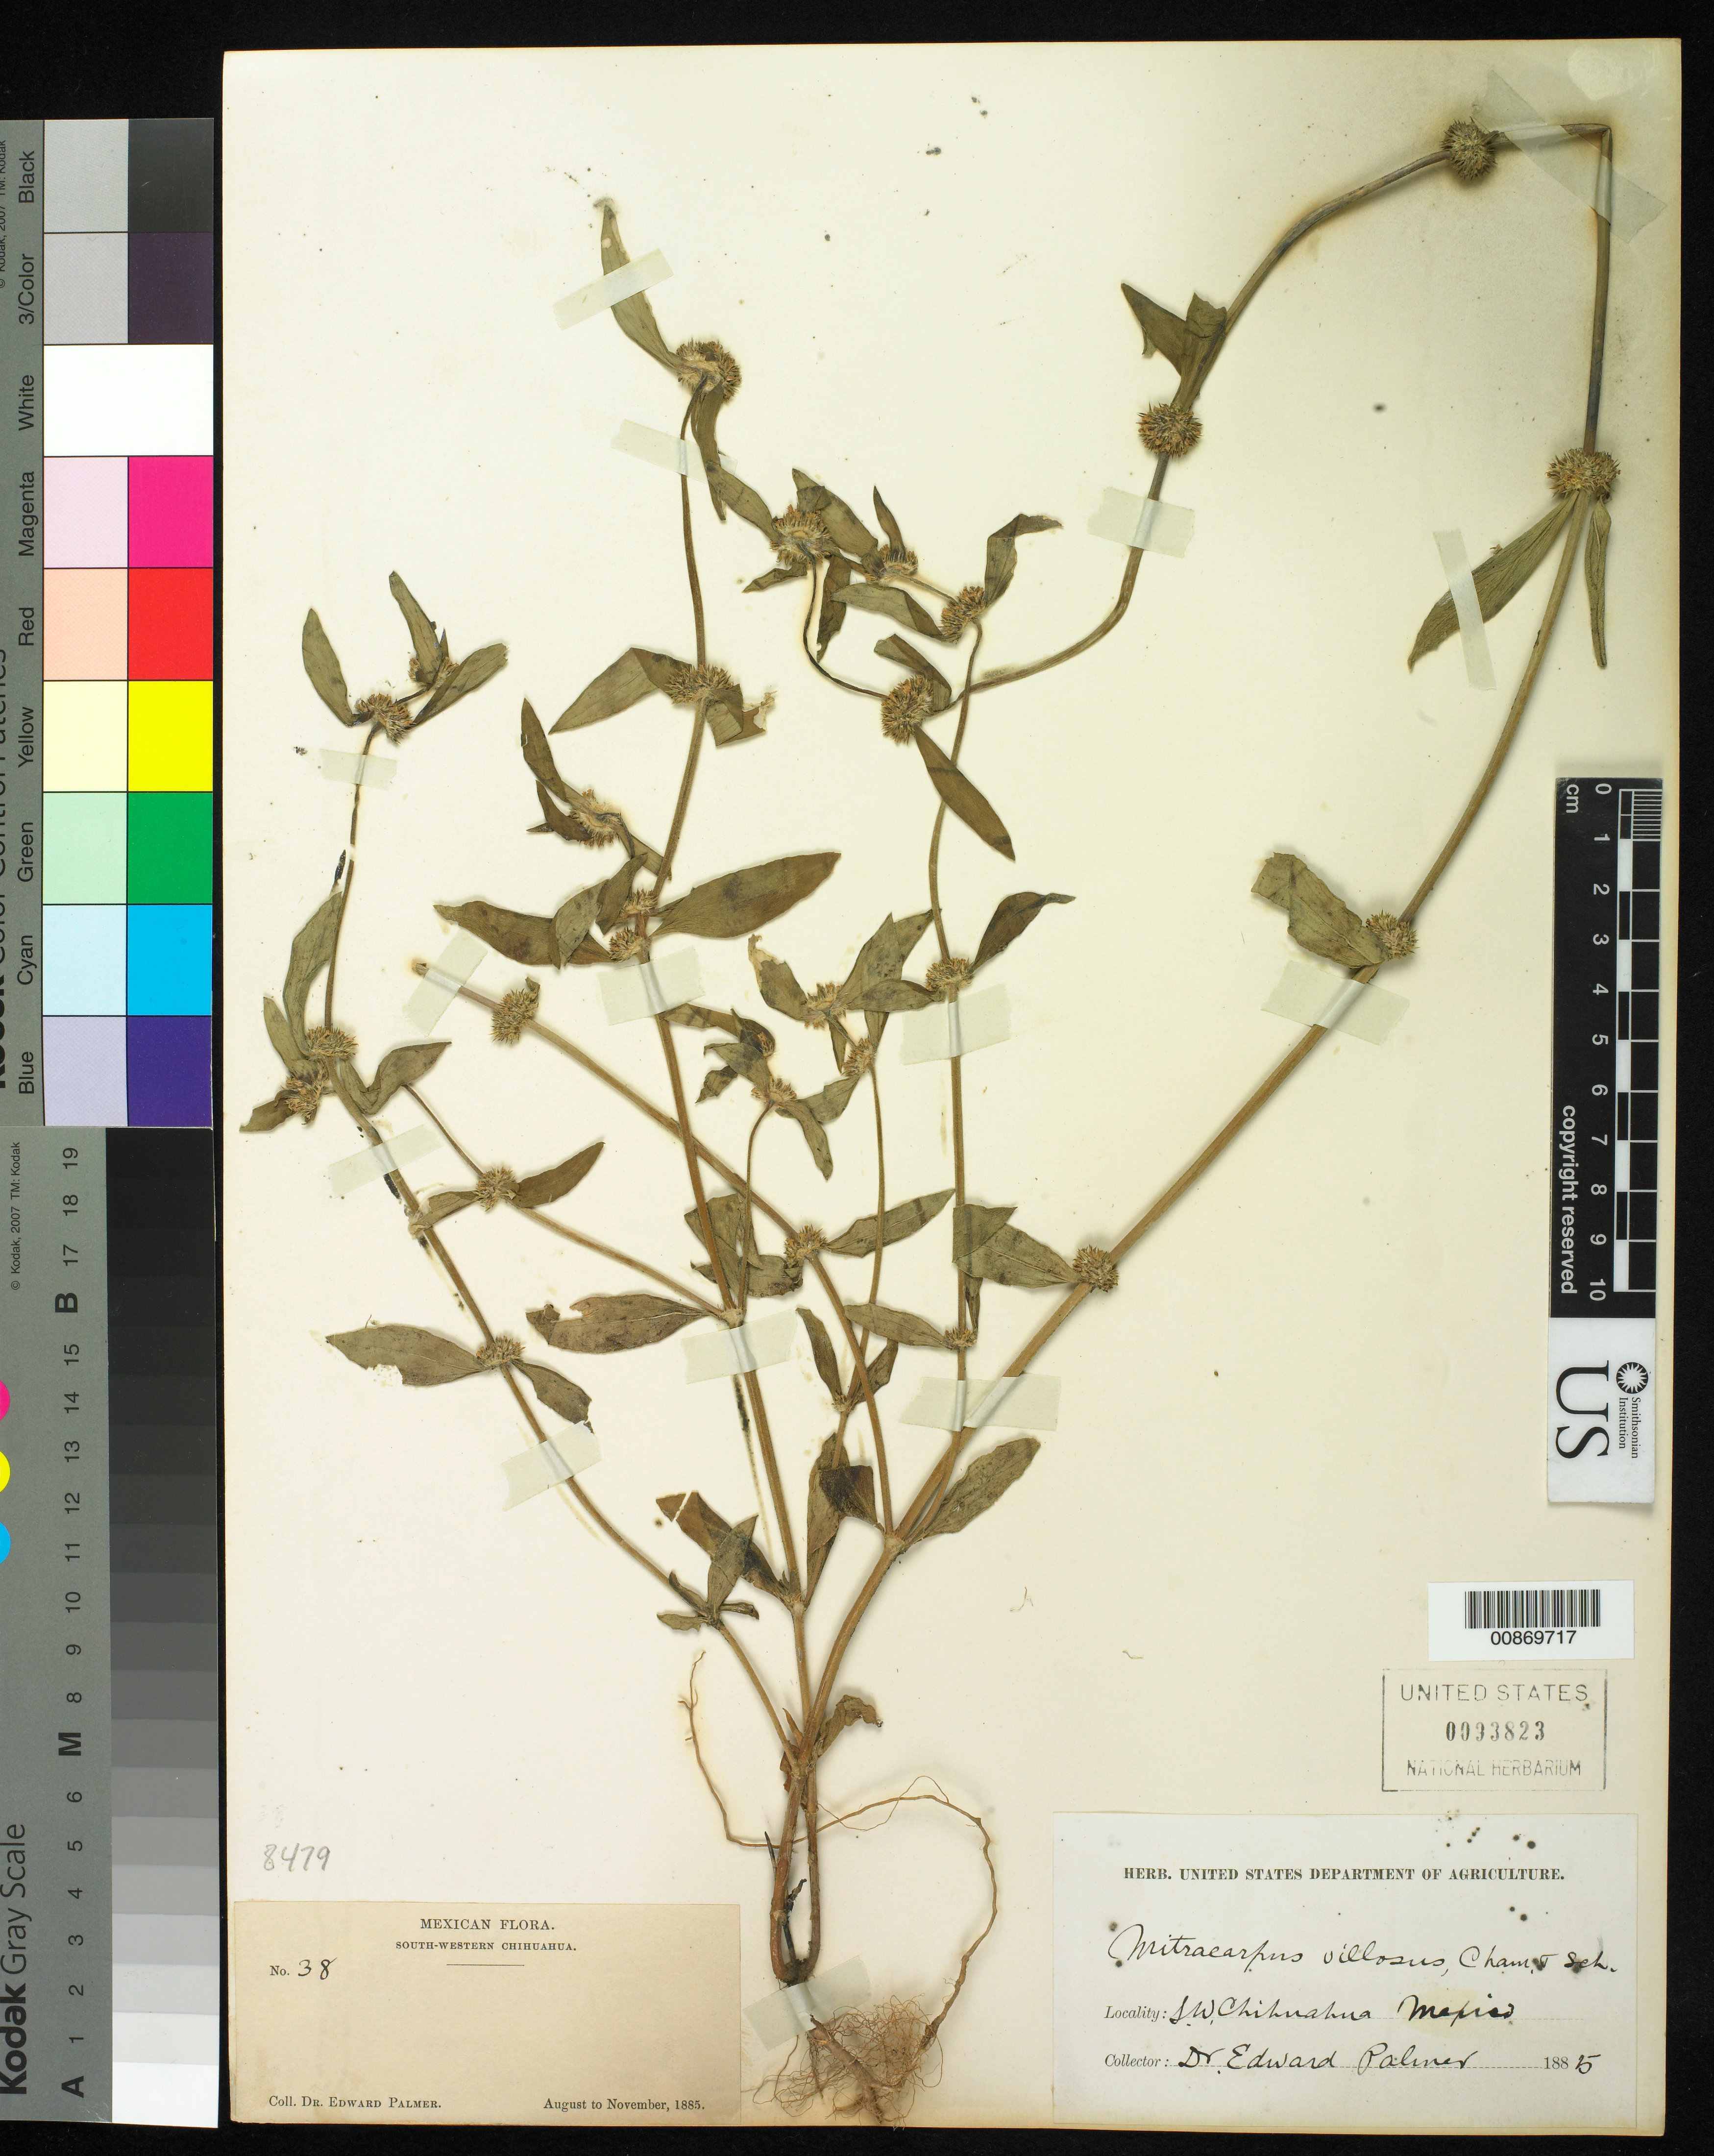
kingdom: Plantae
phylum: Tracheophyta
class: Magnoliopsida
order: Gentianales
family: Rubiaceae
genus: Mitracarpus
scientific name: Mitracarpus villosus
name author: (Sw.) DC.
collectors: E. Palmer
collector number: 38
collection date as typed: Aug 1885 to -- Nov 1885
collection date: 1885-08/1885-11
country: Mexico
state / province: Chihuahua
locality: South-Western Chihuahua.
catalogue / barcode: US 93823